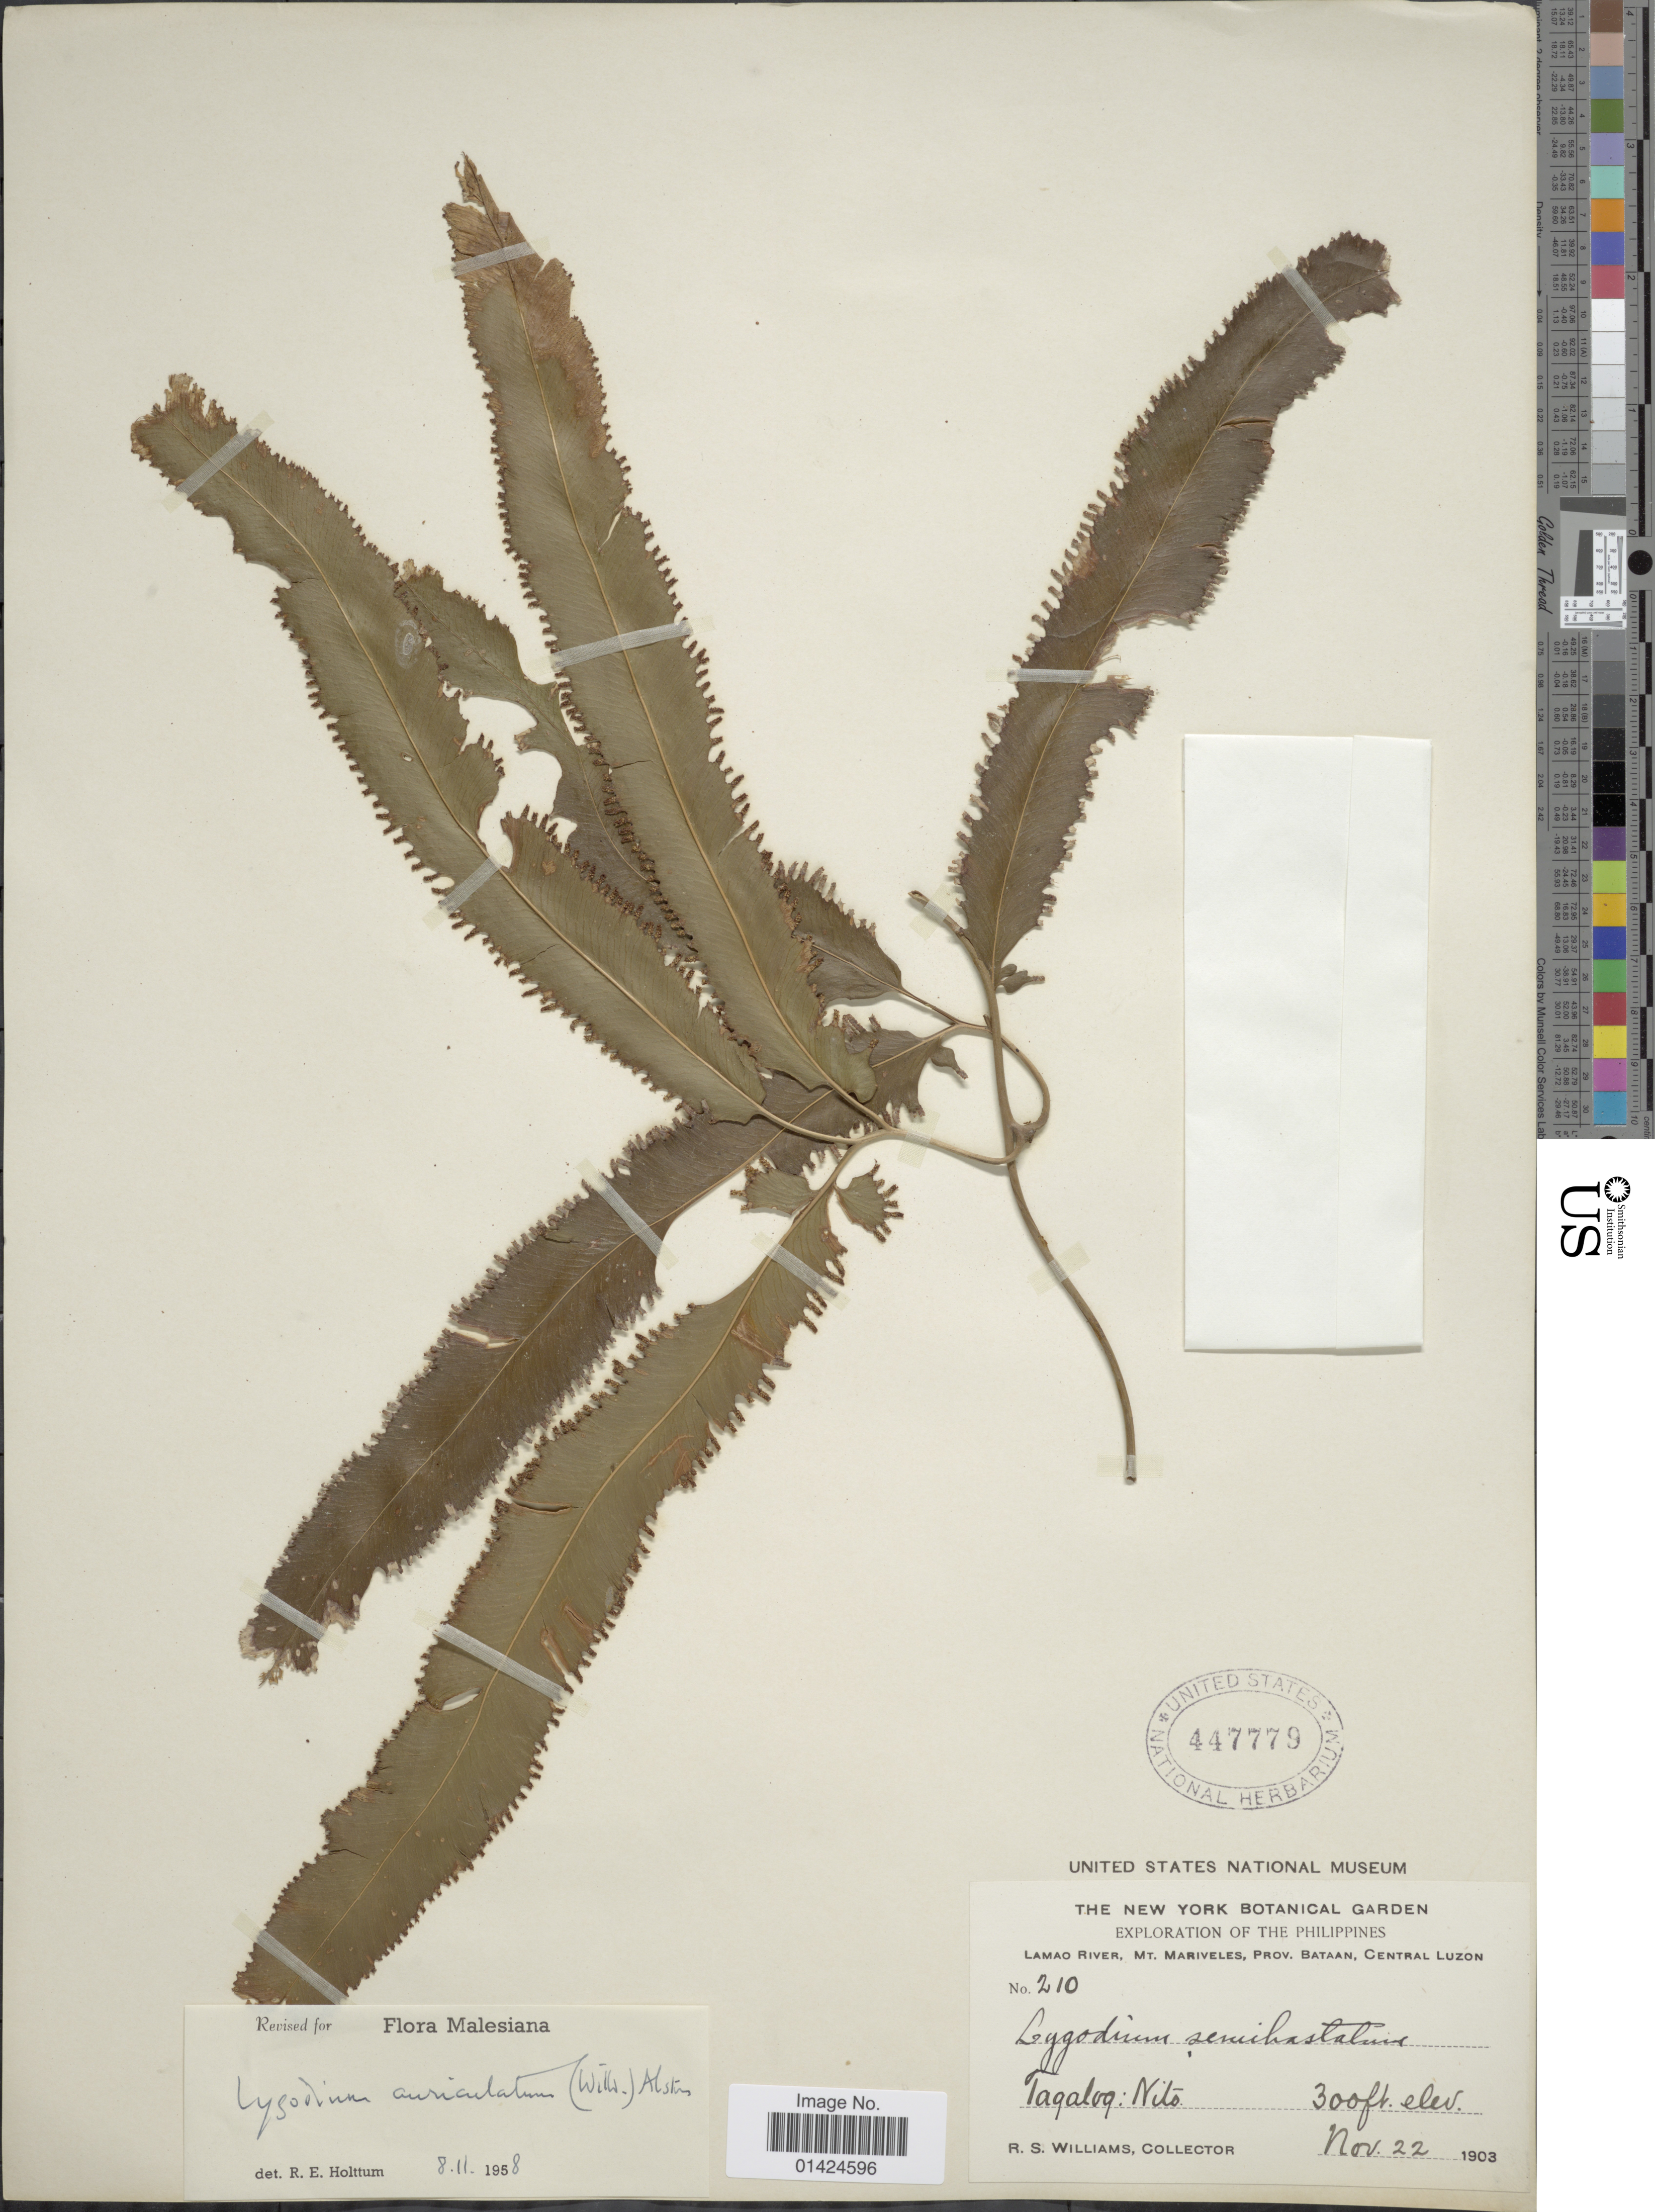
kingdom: Plantae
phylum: Tracheophyta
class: Polypodiopsida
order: Schizaeales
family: Lygodiaceae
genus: Lygodium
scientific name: Lygodium auriculatum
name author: (Willd.) Alston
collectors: R. S. Williams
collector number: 210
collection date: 1903-11-22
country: Philippines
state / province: Central Luzon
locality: Lamao River, Mt. Mariveles, Prov. Bataan. Tagalog: Nito.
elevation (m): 91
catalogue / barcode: US 447779